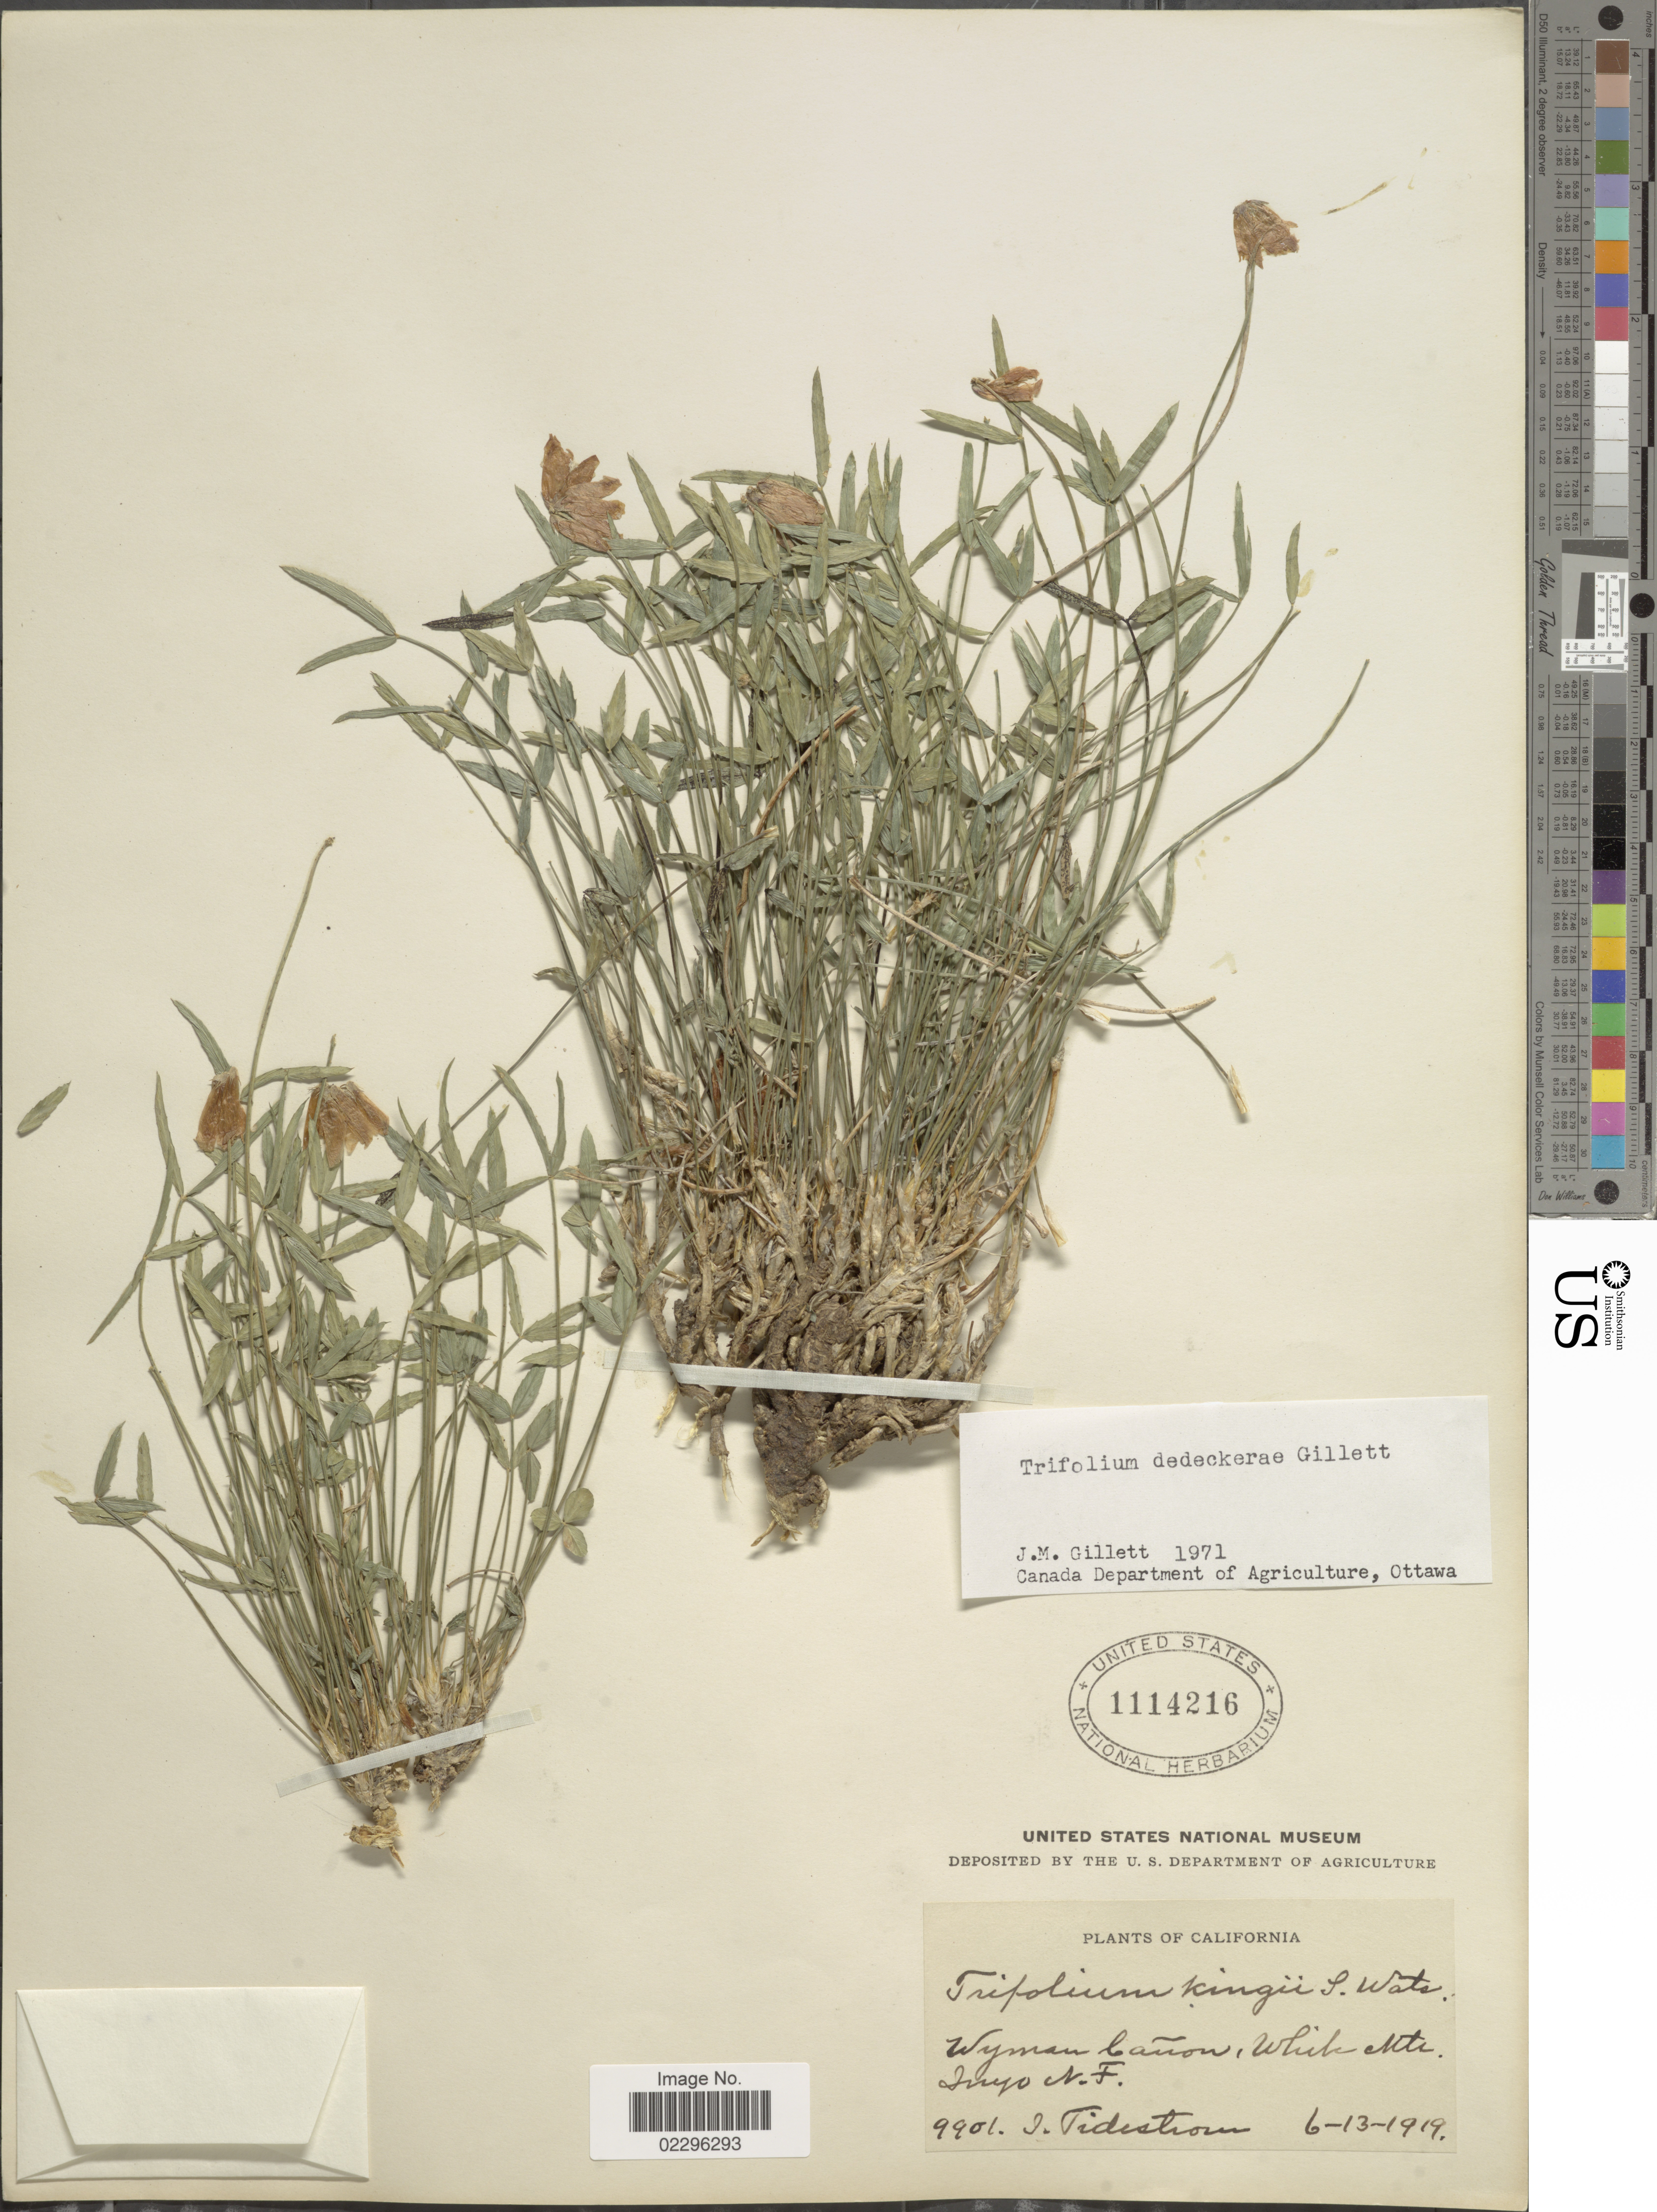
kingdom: Plantae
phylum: Tracheophyta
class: Magnoliopsida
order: Fabales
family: Fabaceae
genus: Trifolium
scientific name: Trifolium dedeckerae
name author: J.M. Gillett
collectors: I. F. Tidestrom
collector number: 9901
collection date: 1919-06-13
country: United States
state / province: California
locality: Wyman Canon, White Mts. Inyo N.F.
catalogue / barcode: US 1114216